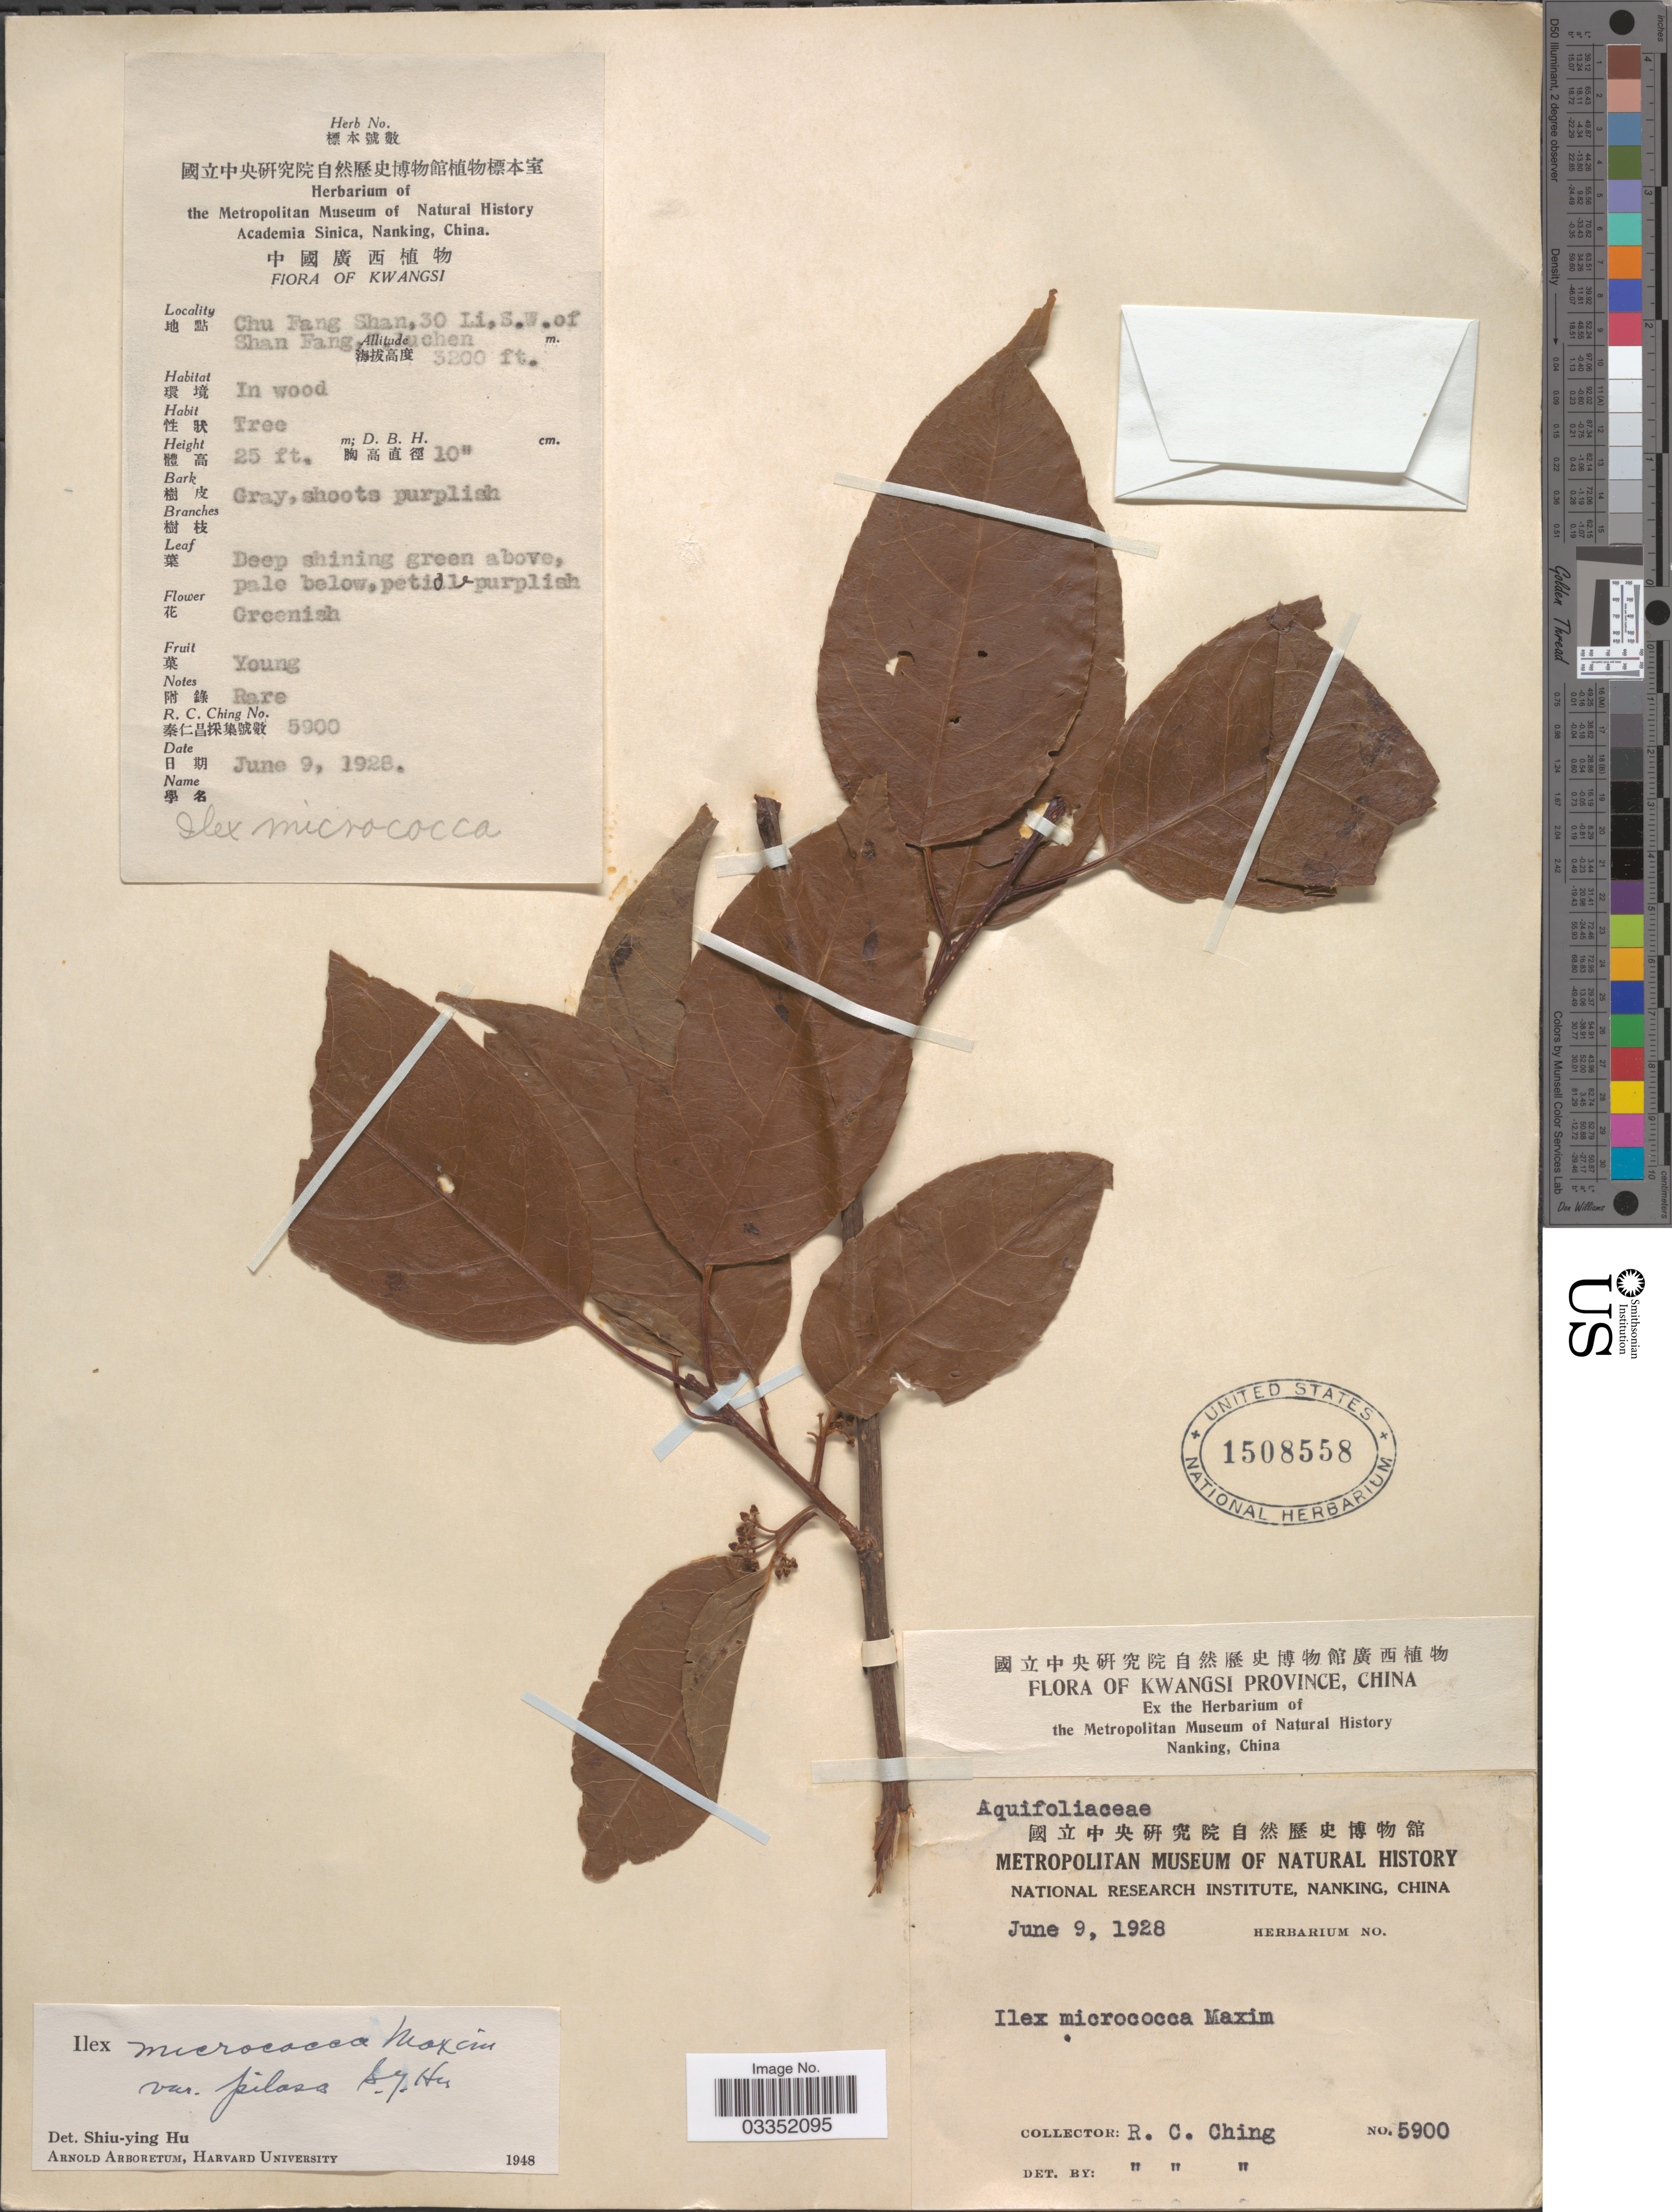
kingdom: Plantae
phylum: Tracheophyta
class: Magnoliopsida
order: Aquifoliales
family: Aquifoliaceae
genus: Ilex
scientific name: Ilex micrococca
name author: Maxim.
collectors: R. C. Ching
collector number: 5900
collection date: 1928-06-09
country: China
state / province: Guangxi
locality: Kwangsi Province. Chu Fang Shan, 30 Li. S.W. of Shan Fang, Luchen.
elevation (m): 975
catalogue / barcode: US 1508558